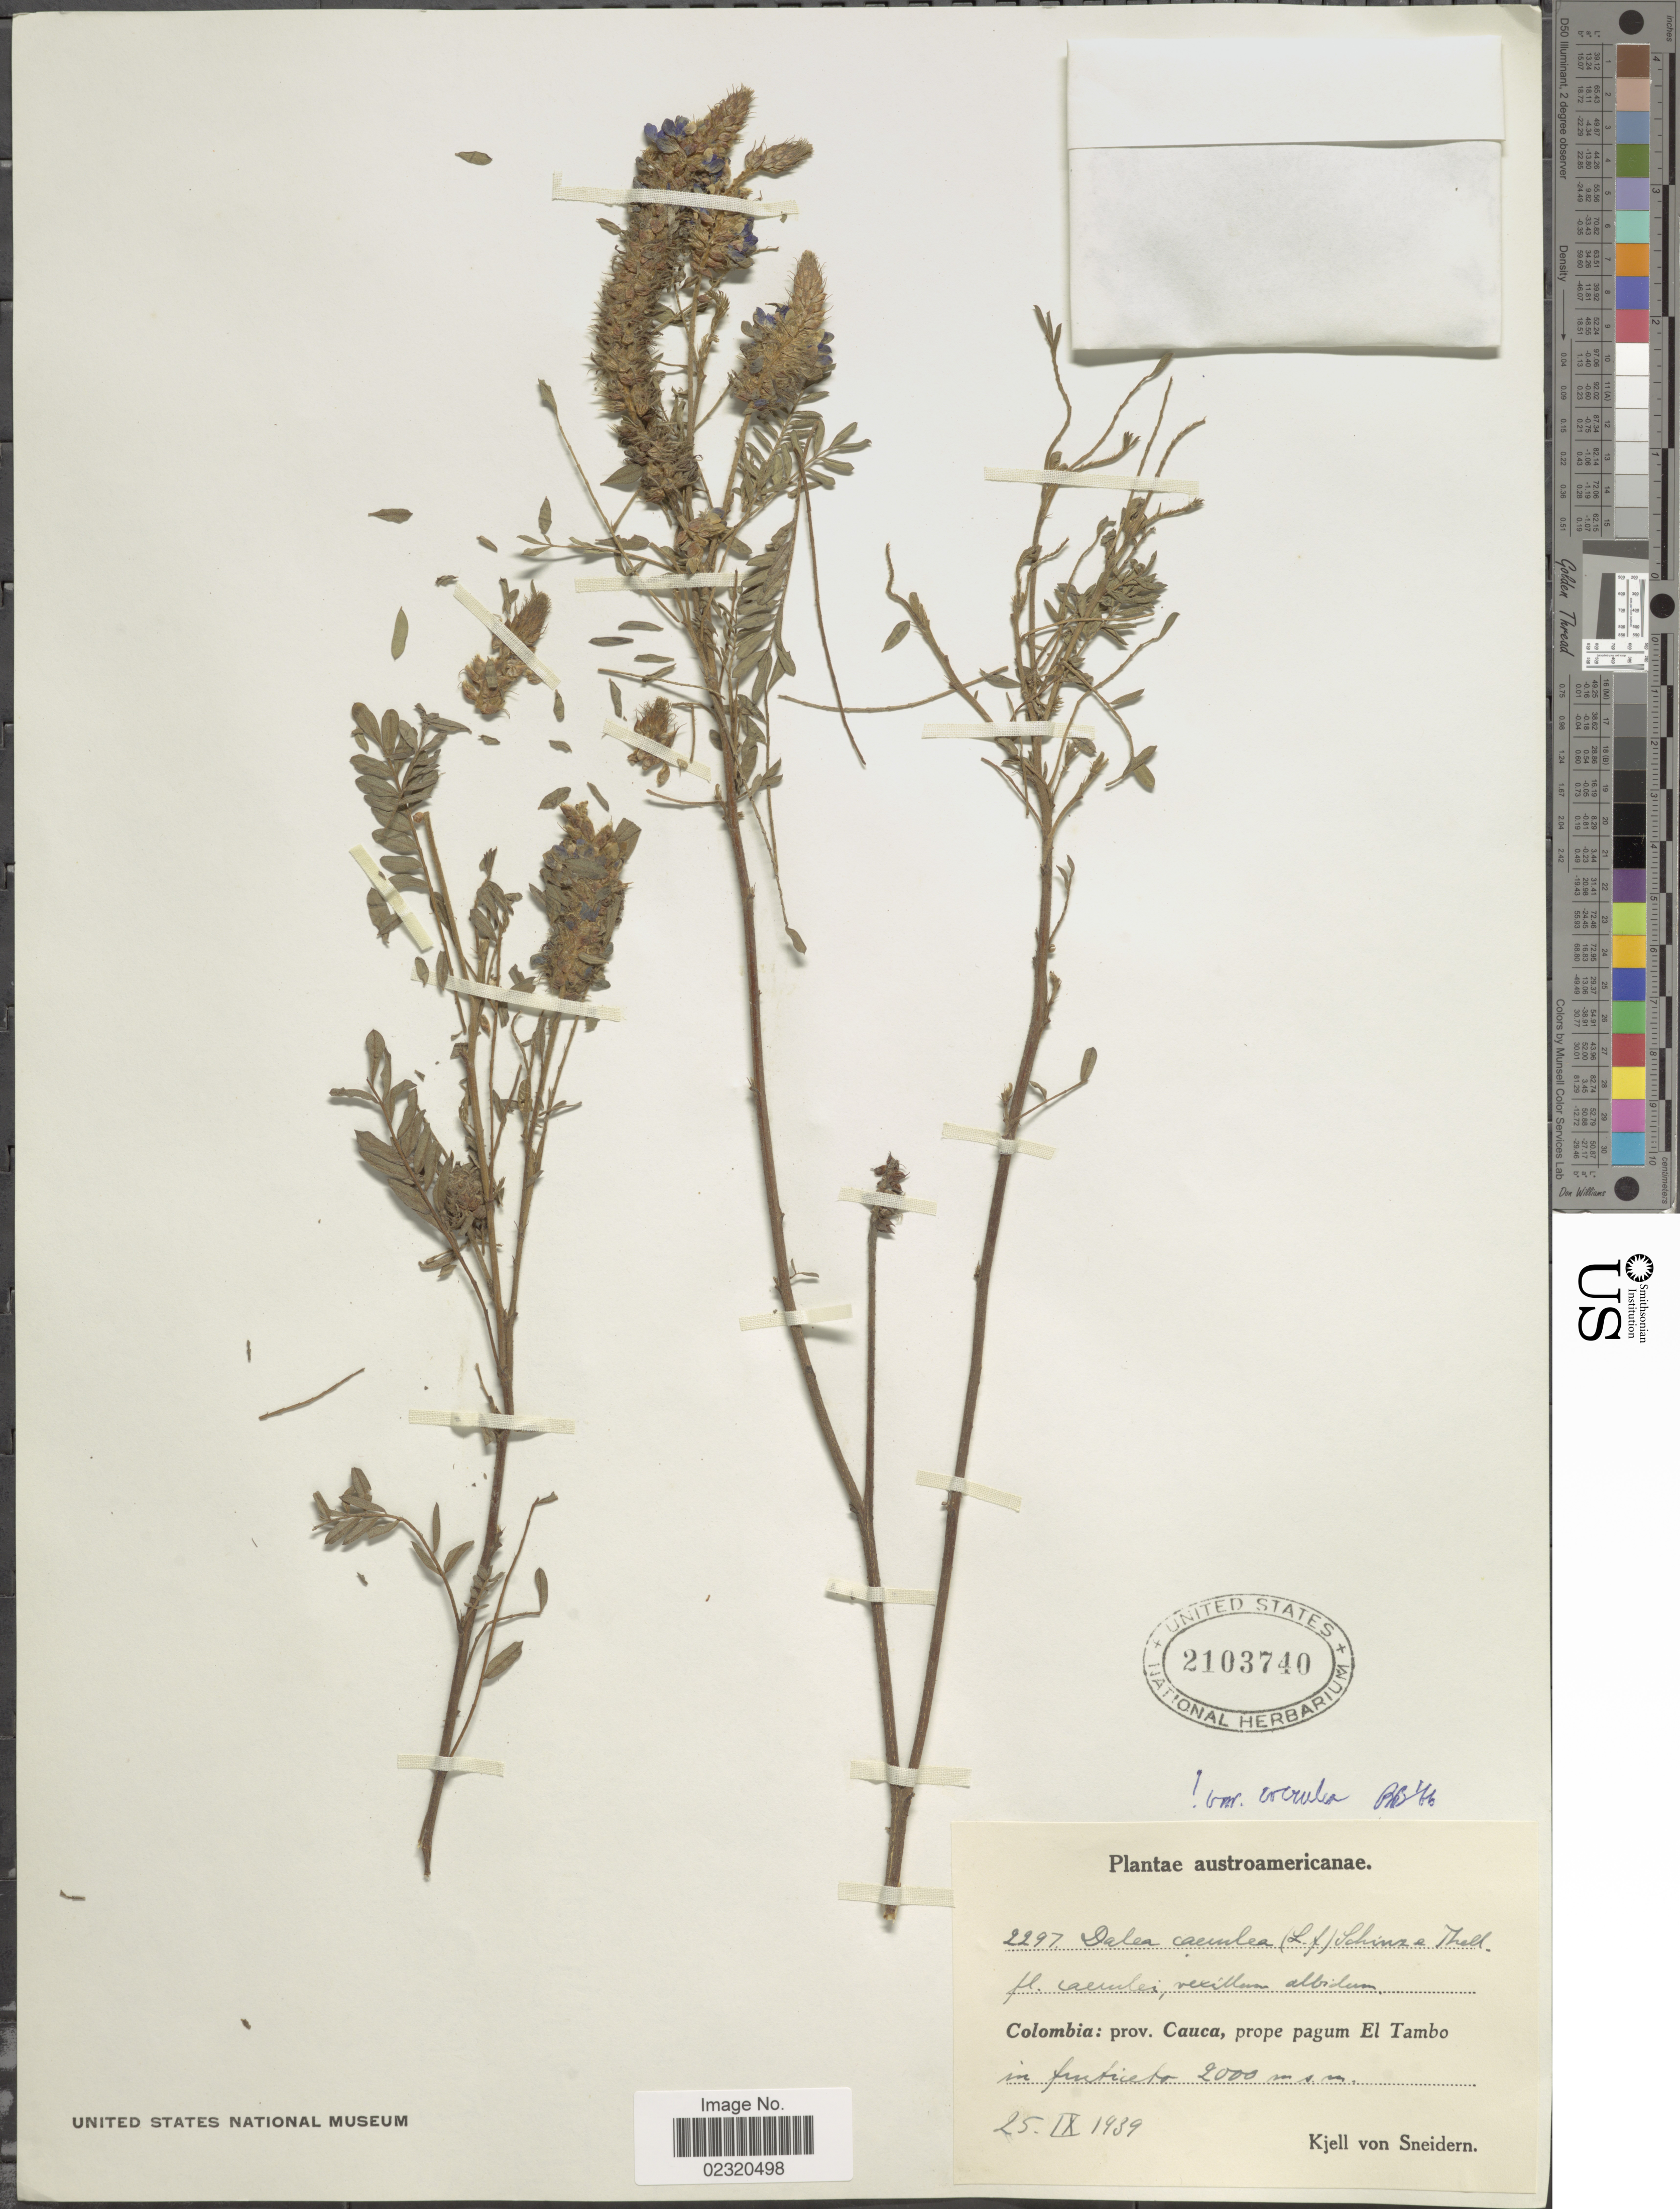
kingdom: Plantae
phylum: Tracheophyta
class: Magnoliopsida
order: Fabales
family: Fabaceae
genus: Dalea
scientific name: Dalea coerulea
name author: (L. f.) Schinz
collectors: K. von Sneidern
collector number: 2297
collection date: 1939-09-25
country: Colombia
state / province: Cauca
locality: Austroamericanae, Prope pagum El Tambo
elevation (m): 2000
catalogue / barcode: US 2103740